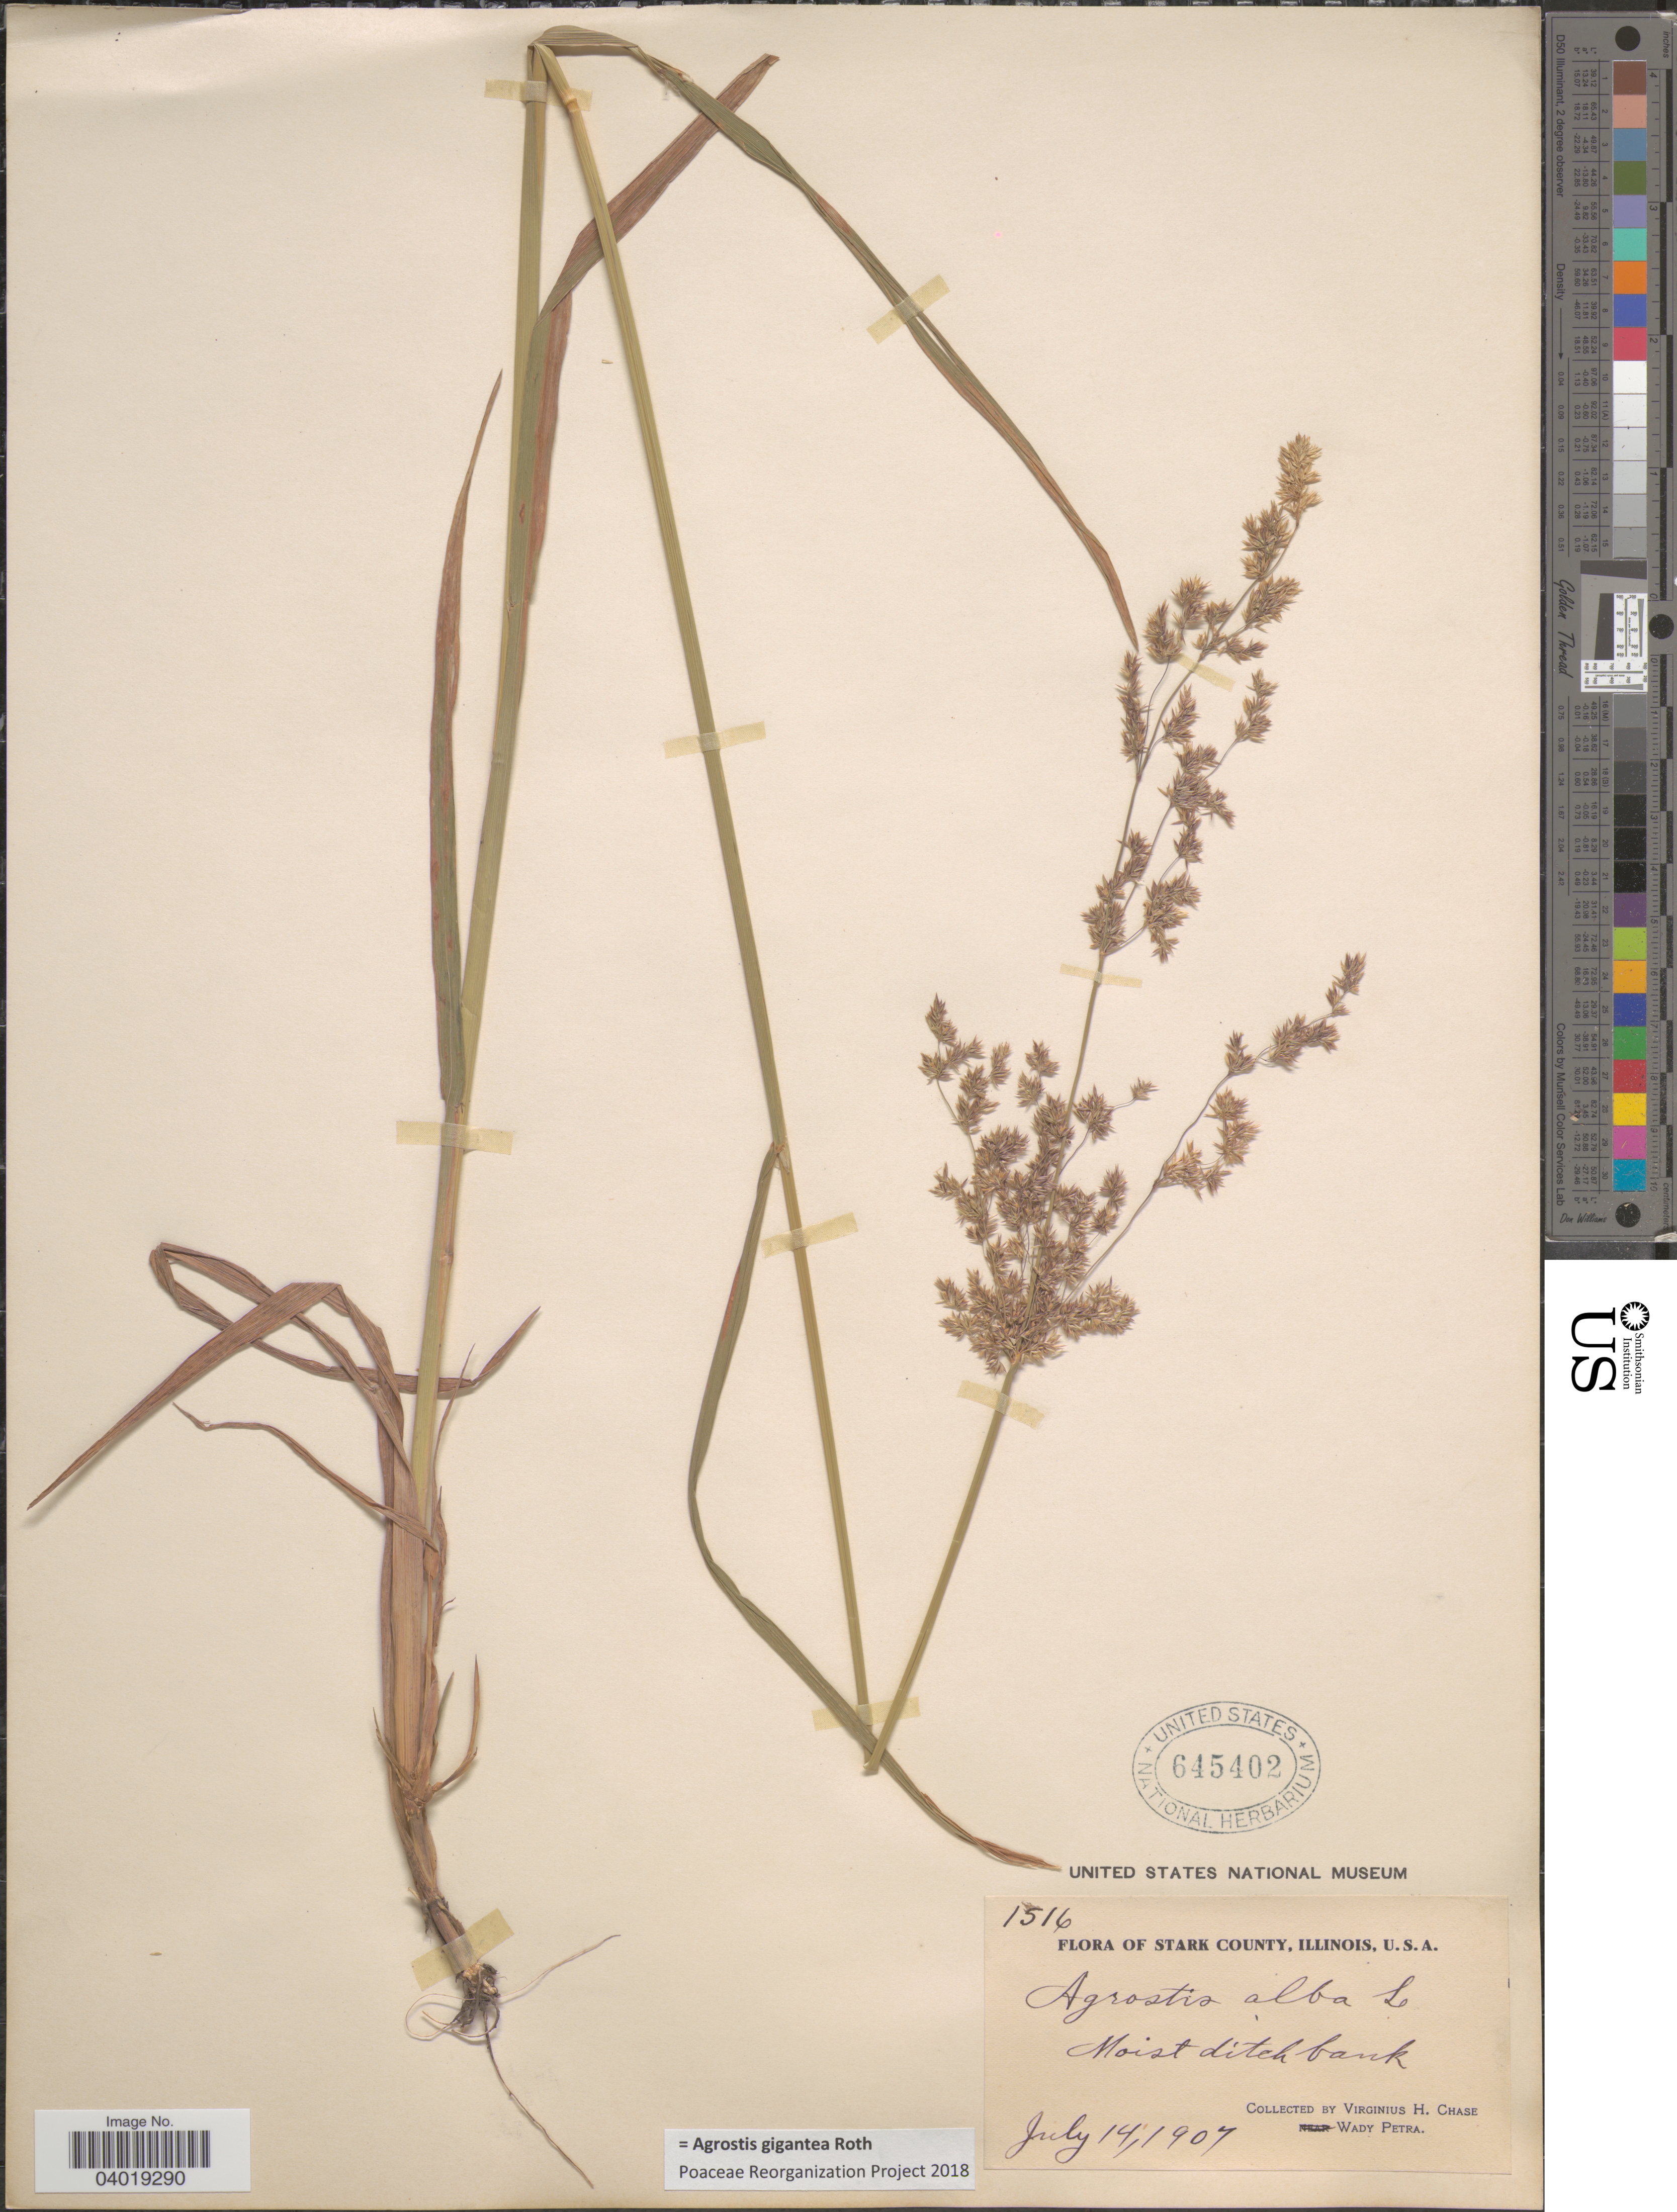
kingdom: Plantae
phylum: Tracheophyta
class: Liliopsida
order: Poales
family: Poaceae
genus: Agrostis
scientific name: Agrostis gigantea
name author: Roth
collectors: V. H. Chase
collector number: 1516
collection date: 1907-07-14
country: United States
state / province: Illinois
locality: Stark County. Wady Petra.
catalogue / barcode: US 645402